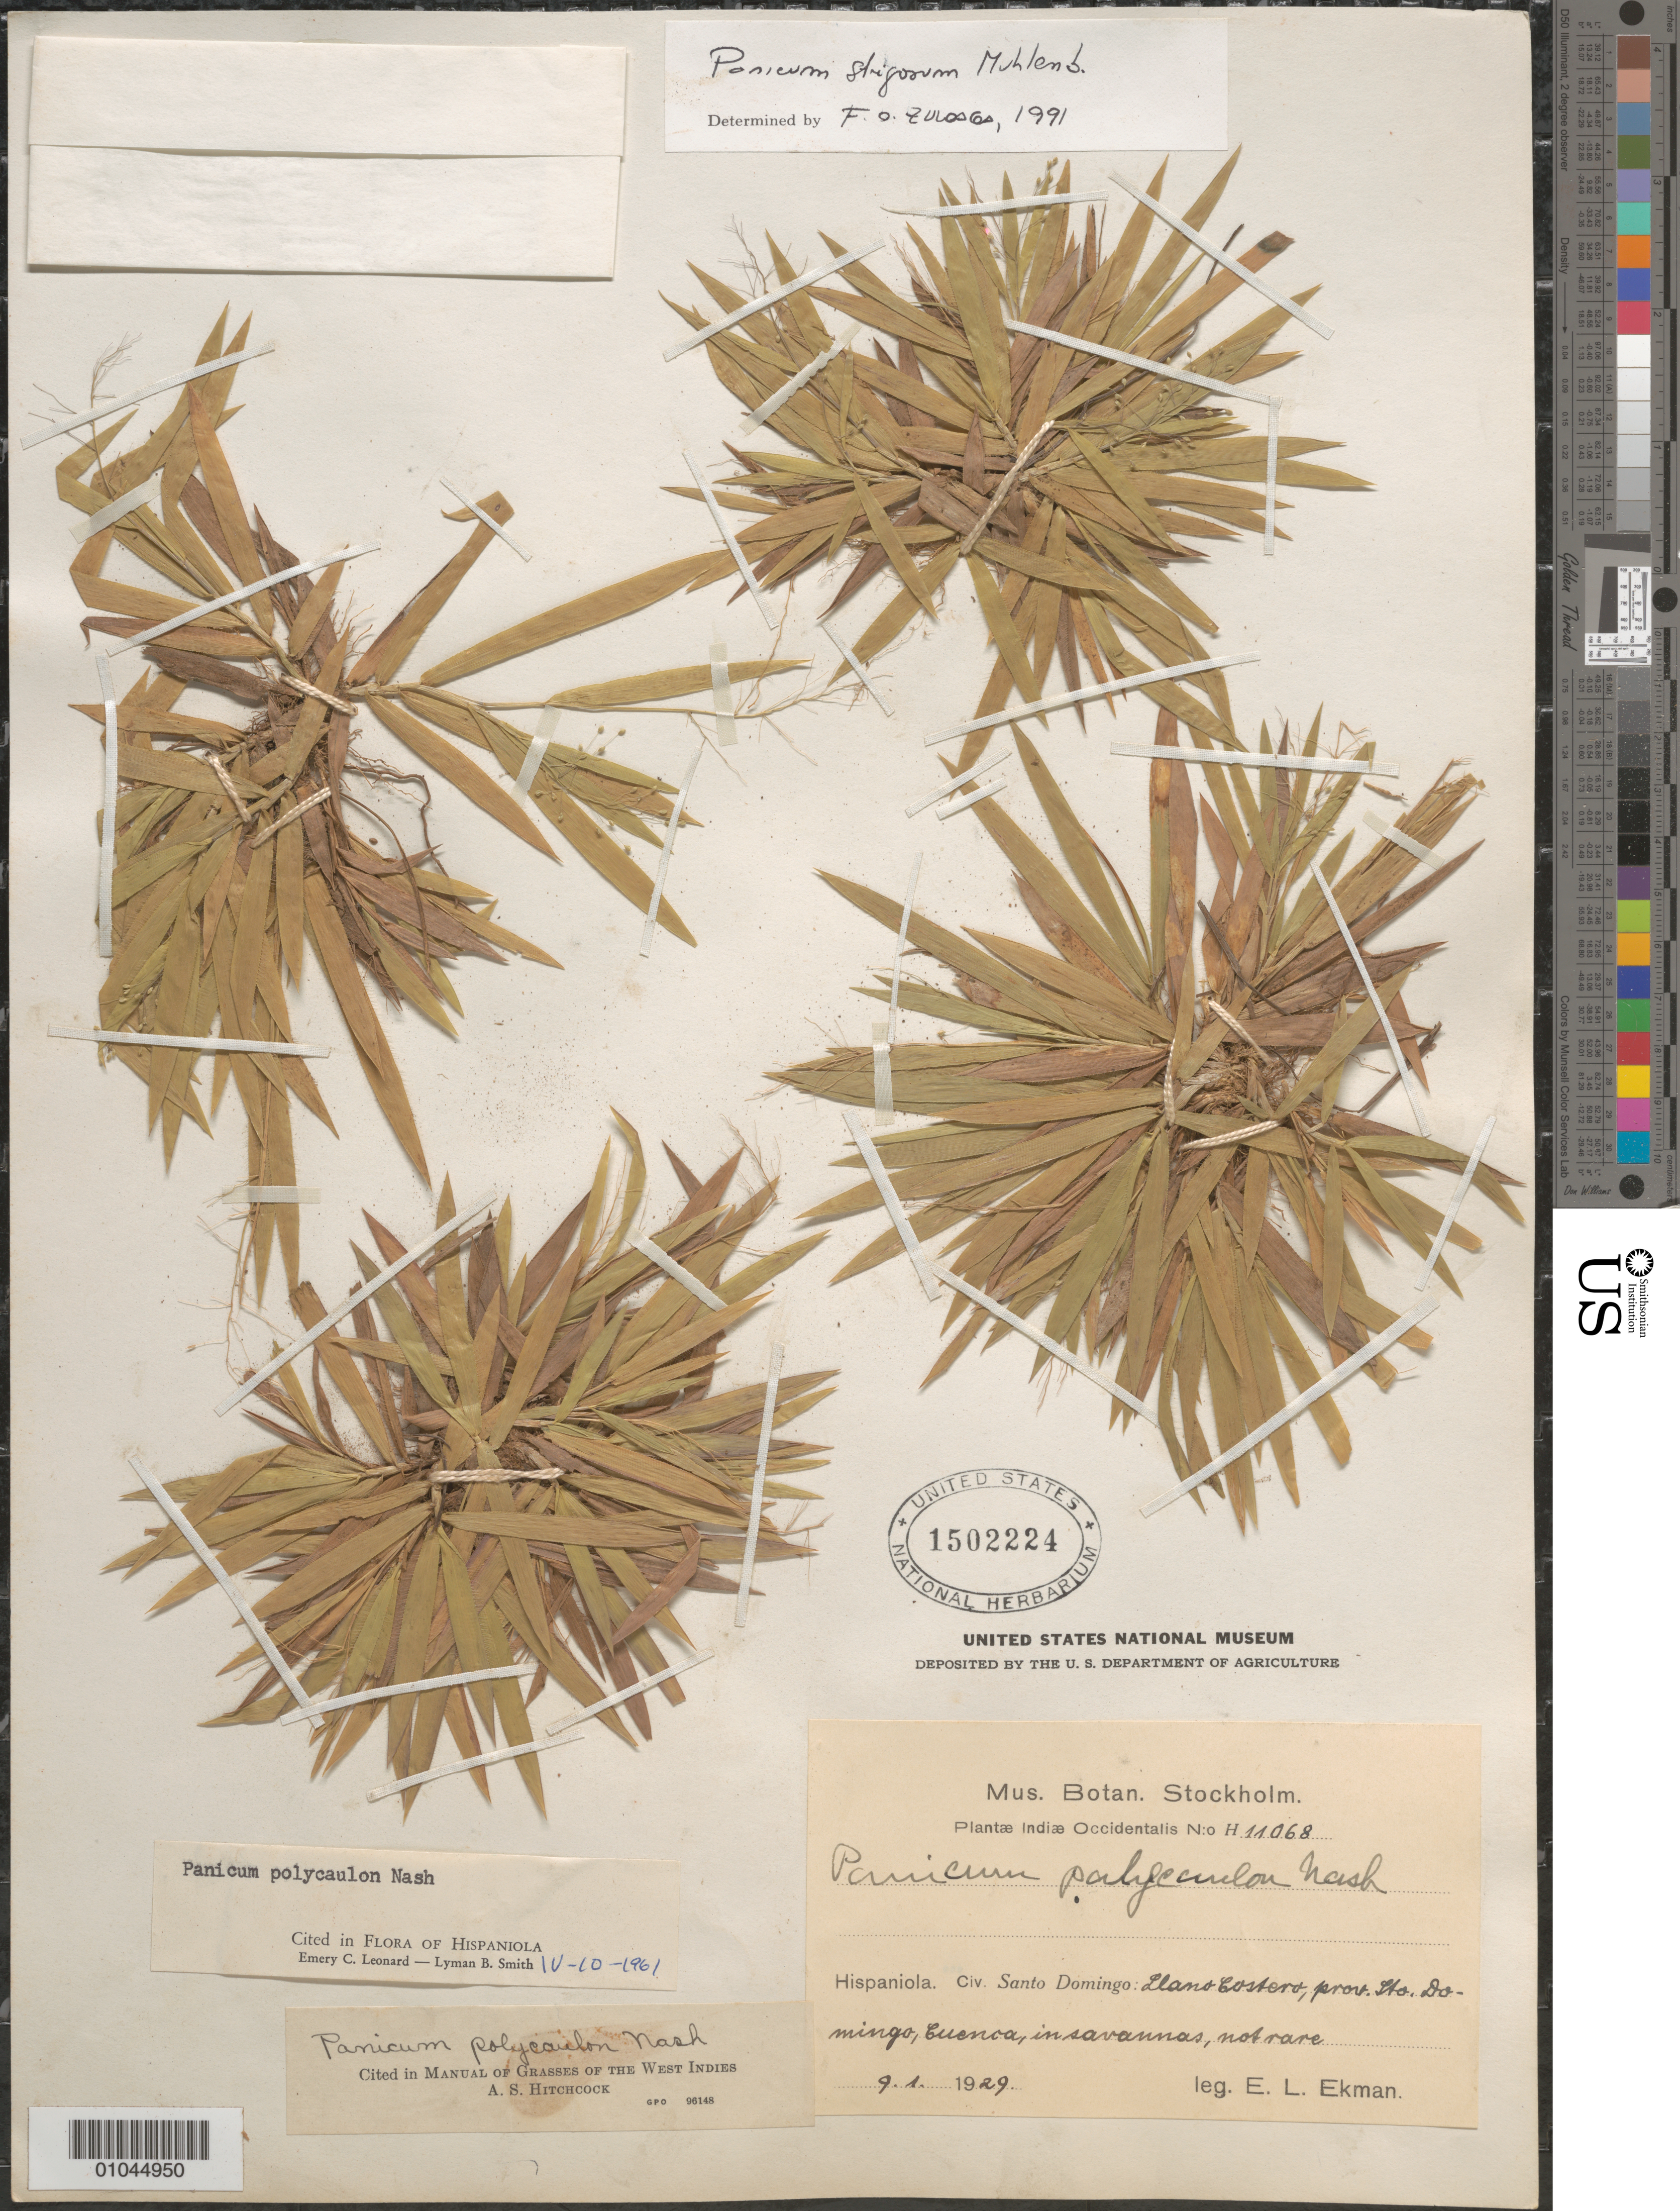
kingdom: Plantae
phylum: Tracheophyta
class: Liliopsida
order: Poales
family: Poaceae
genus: Panicum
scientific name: Panicum strigosum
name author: Muhl. ex Elliott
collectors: E. L. Ekman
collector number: H 11068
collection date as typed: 09 Jan 1929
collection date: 1929-01-09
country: Dominican Republic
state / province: Distrito Nacional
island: Hispaniola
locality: Llano Costero, Cuenca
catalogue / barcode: US 1502224